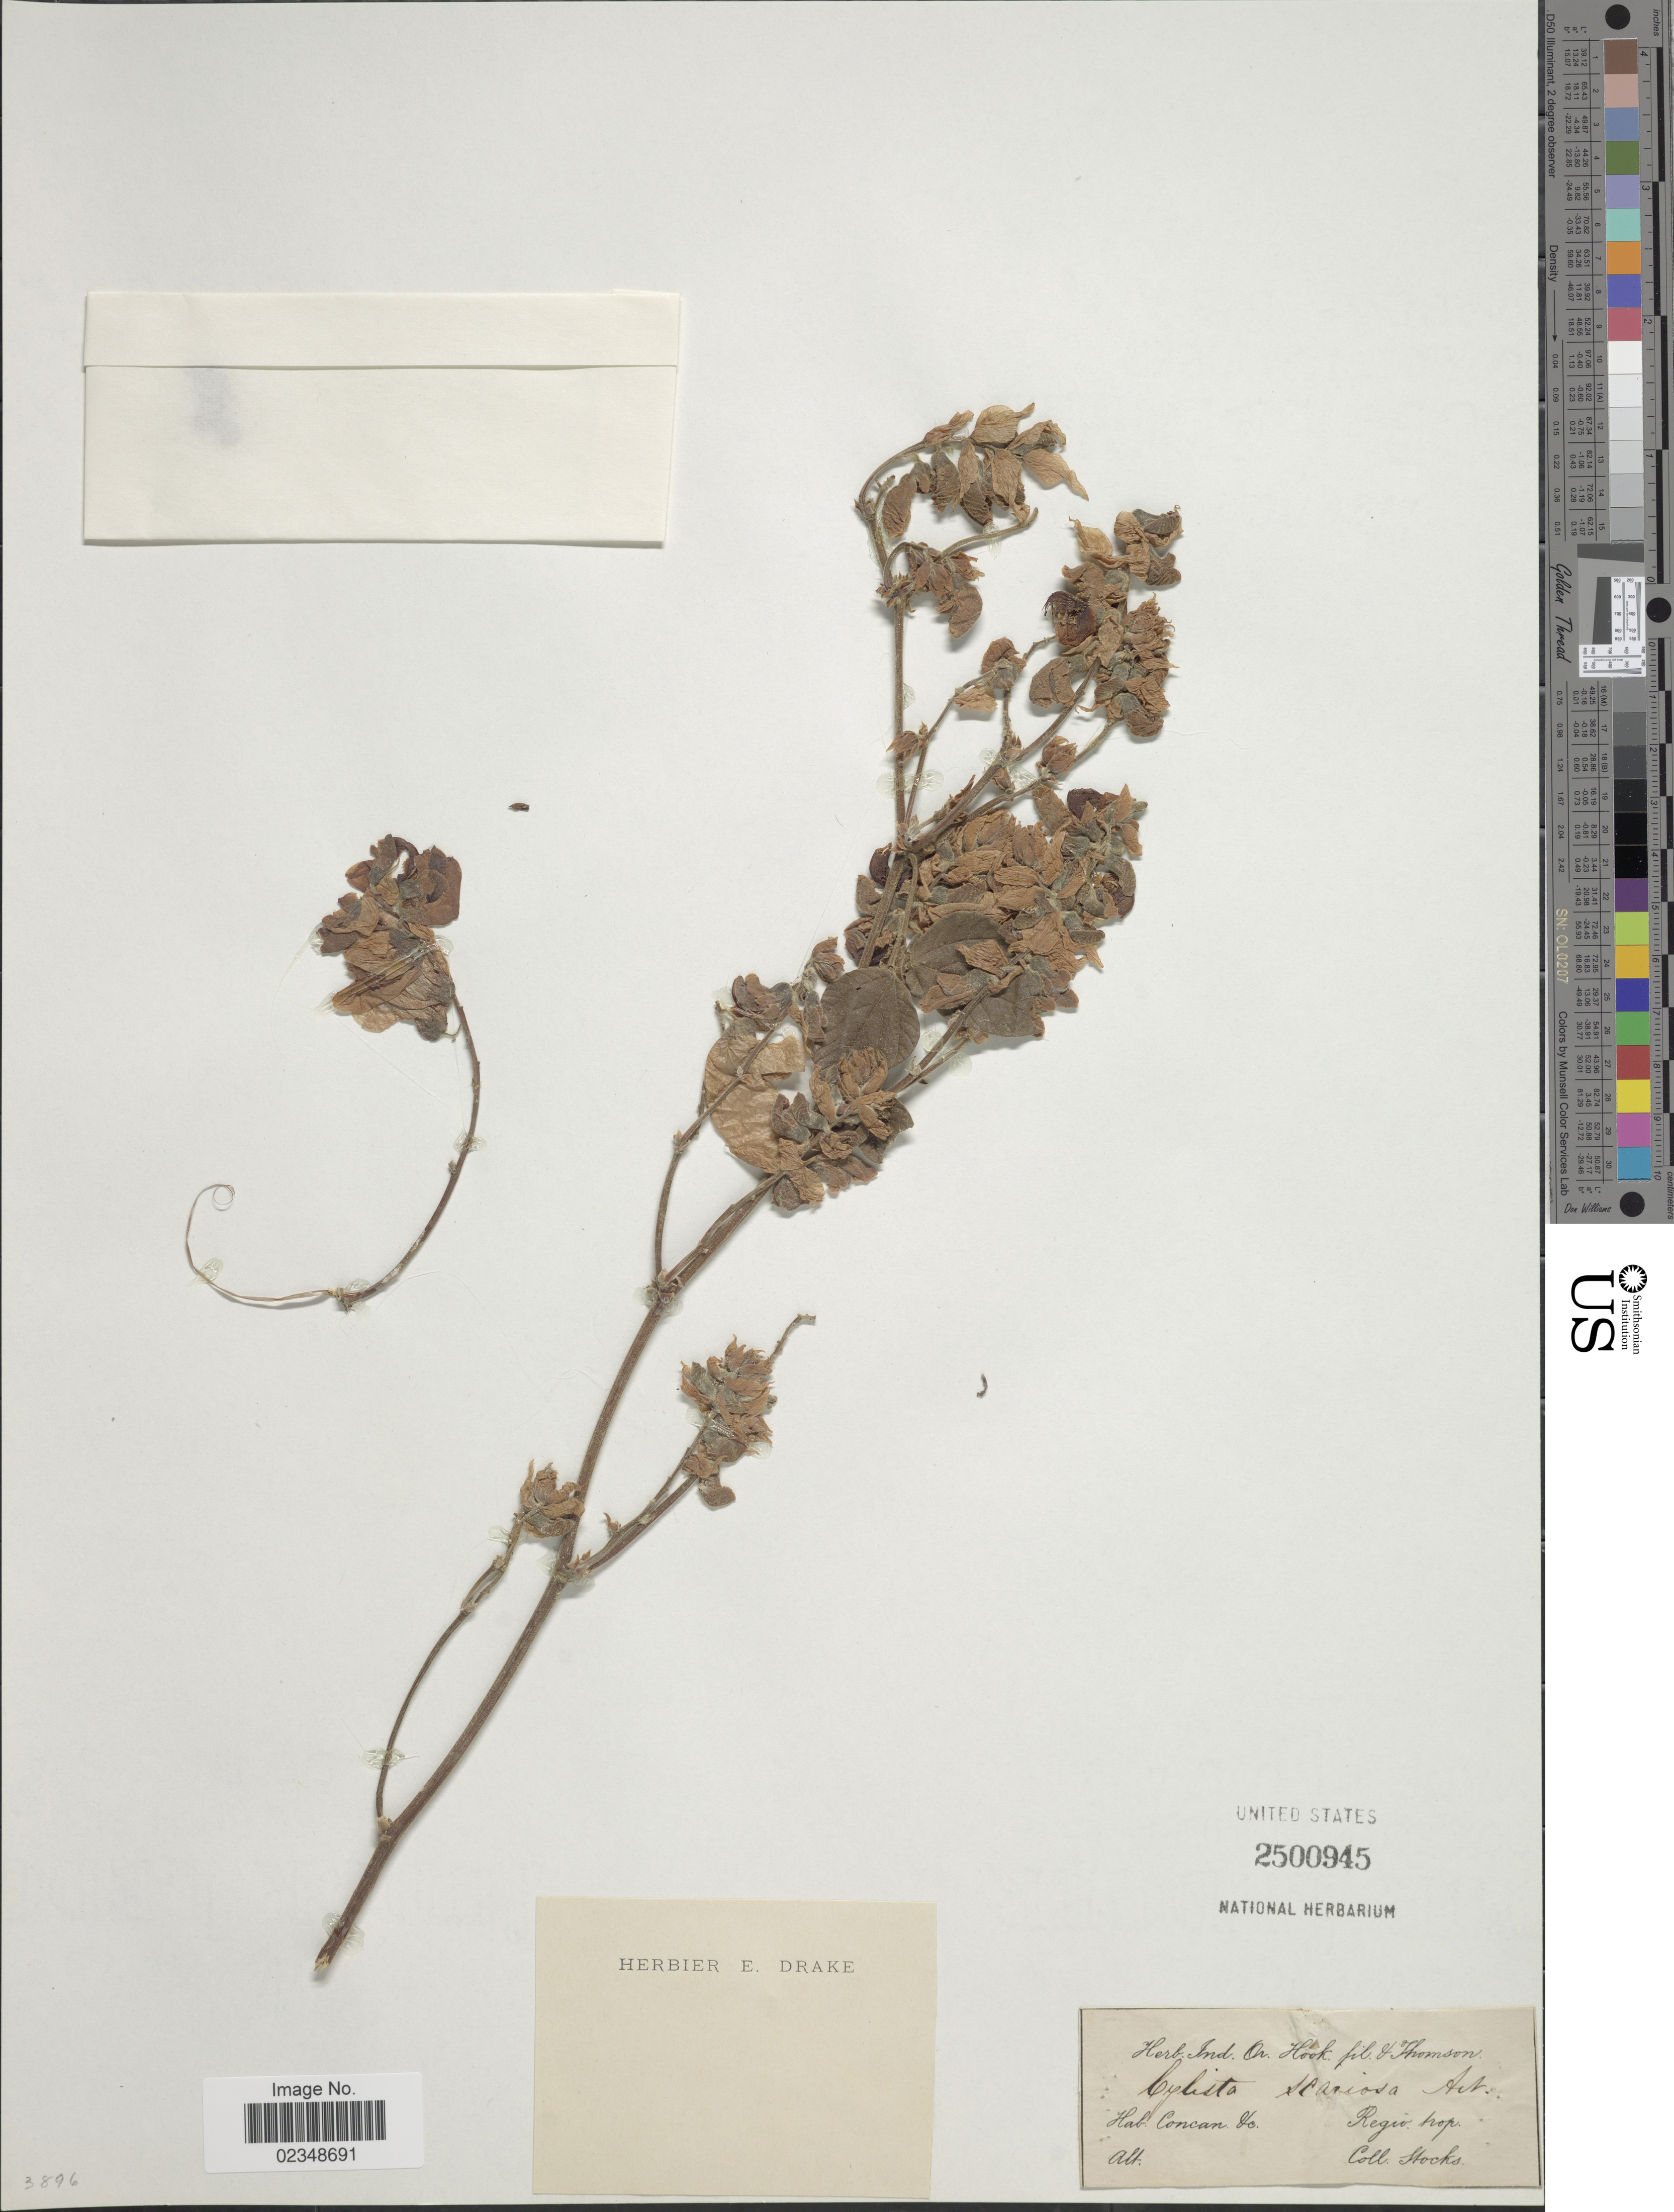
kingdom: Plantae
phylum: Tracheophyta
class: Magnoliopsida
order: Fabales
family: Fabaceae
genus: Paracalyx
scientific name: Paracalyx scariosus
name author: (Roxb.) Ali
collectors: Stocks, --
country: India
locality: Concan. &c. Regio. trop.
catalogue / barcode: US 2500945